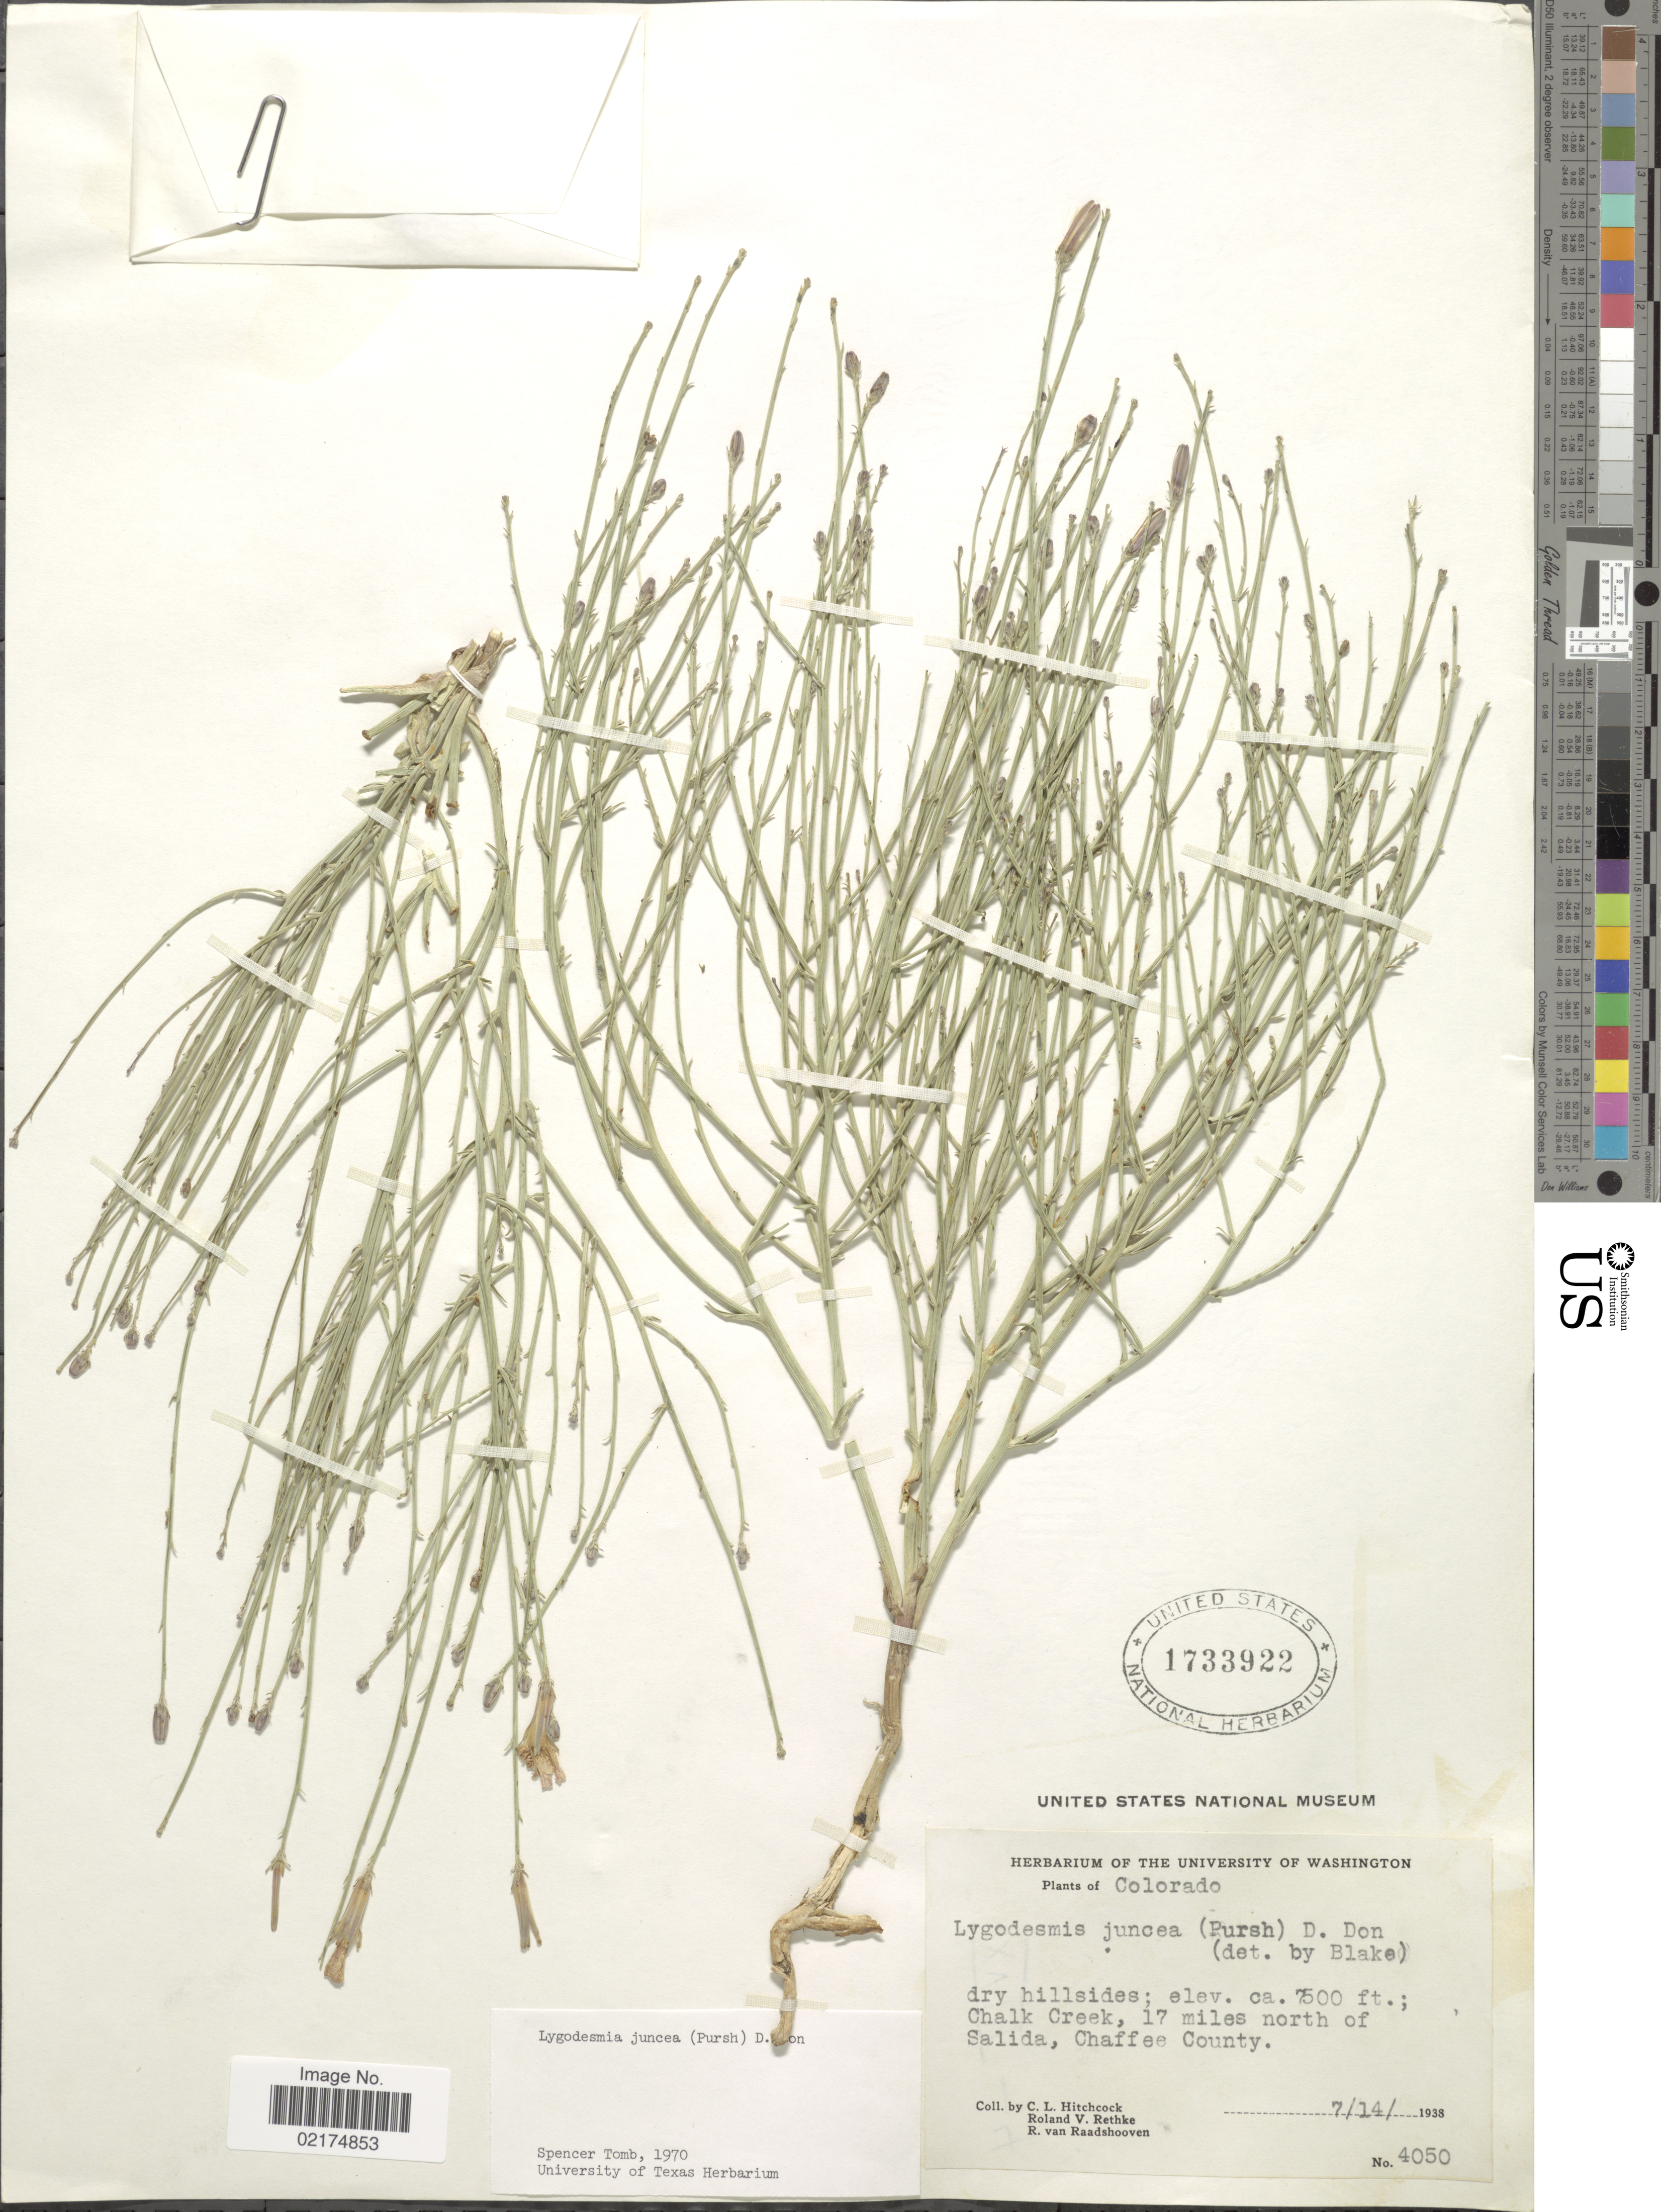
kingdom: Plantae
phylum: Tracheophyta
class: Magnoliopsida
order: Asterales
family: Asteraceae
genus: Lygodesmia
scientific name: Lygodesmia juncea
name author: D. Don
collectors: C. L. Hitchcock, R. Rethke & R. Raadshooven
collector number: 4050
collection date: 1938-07-14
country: United States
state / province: Colorado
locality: Chalk Creek, 17 miles north of Salida, Chaffee County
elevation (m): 2286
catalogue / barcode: US 1733922